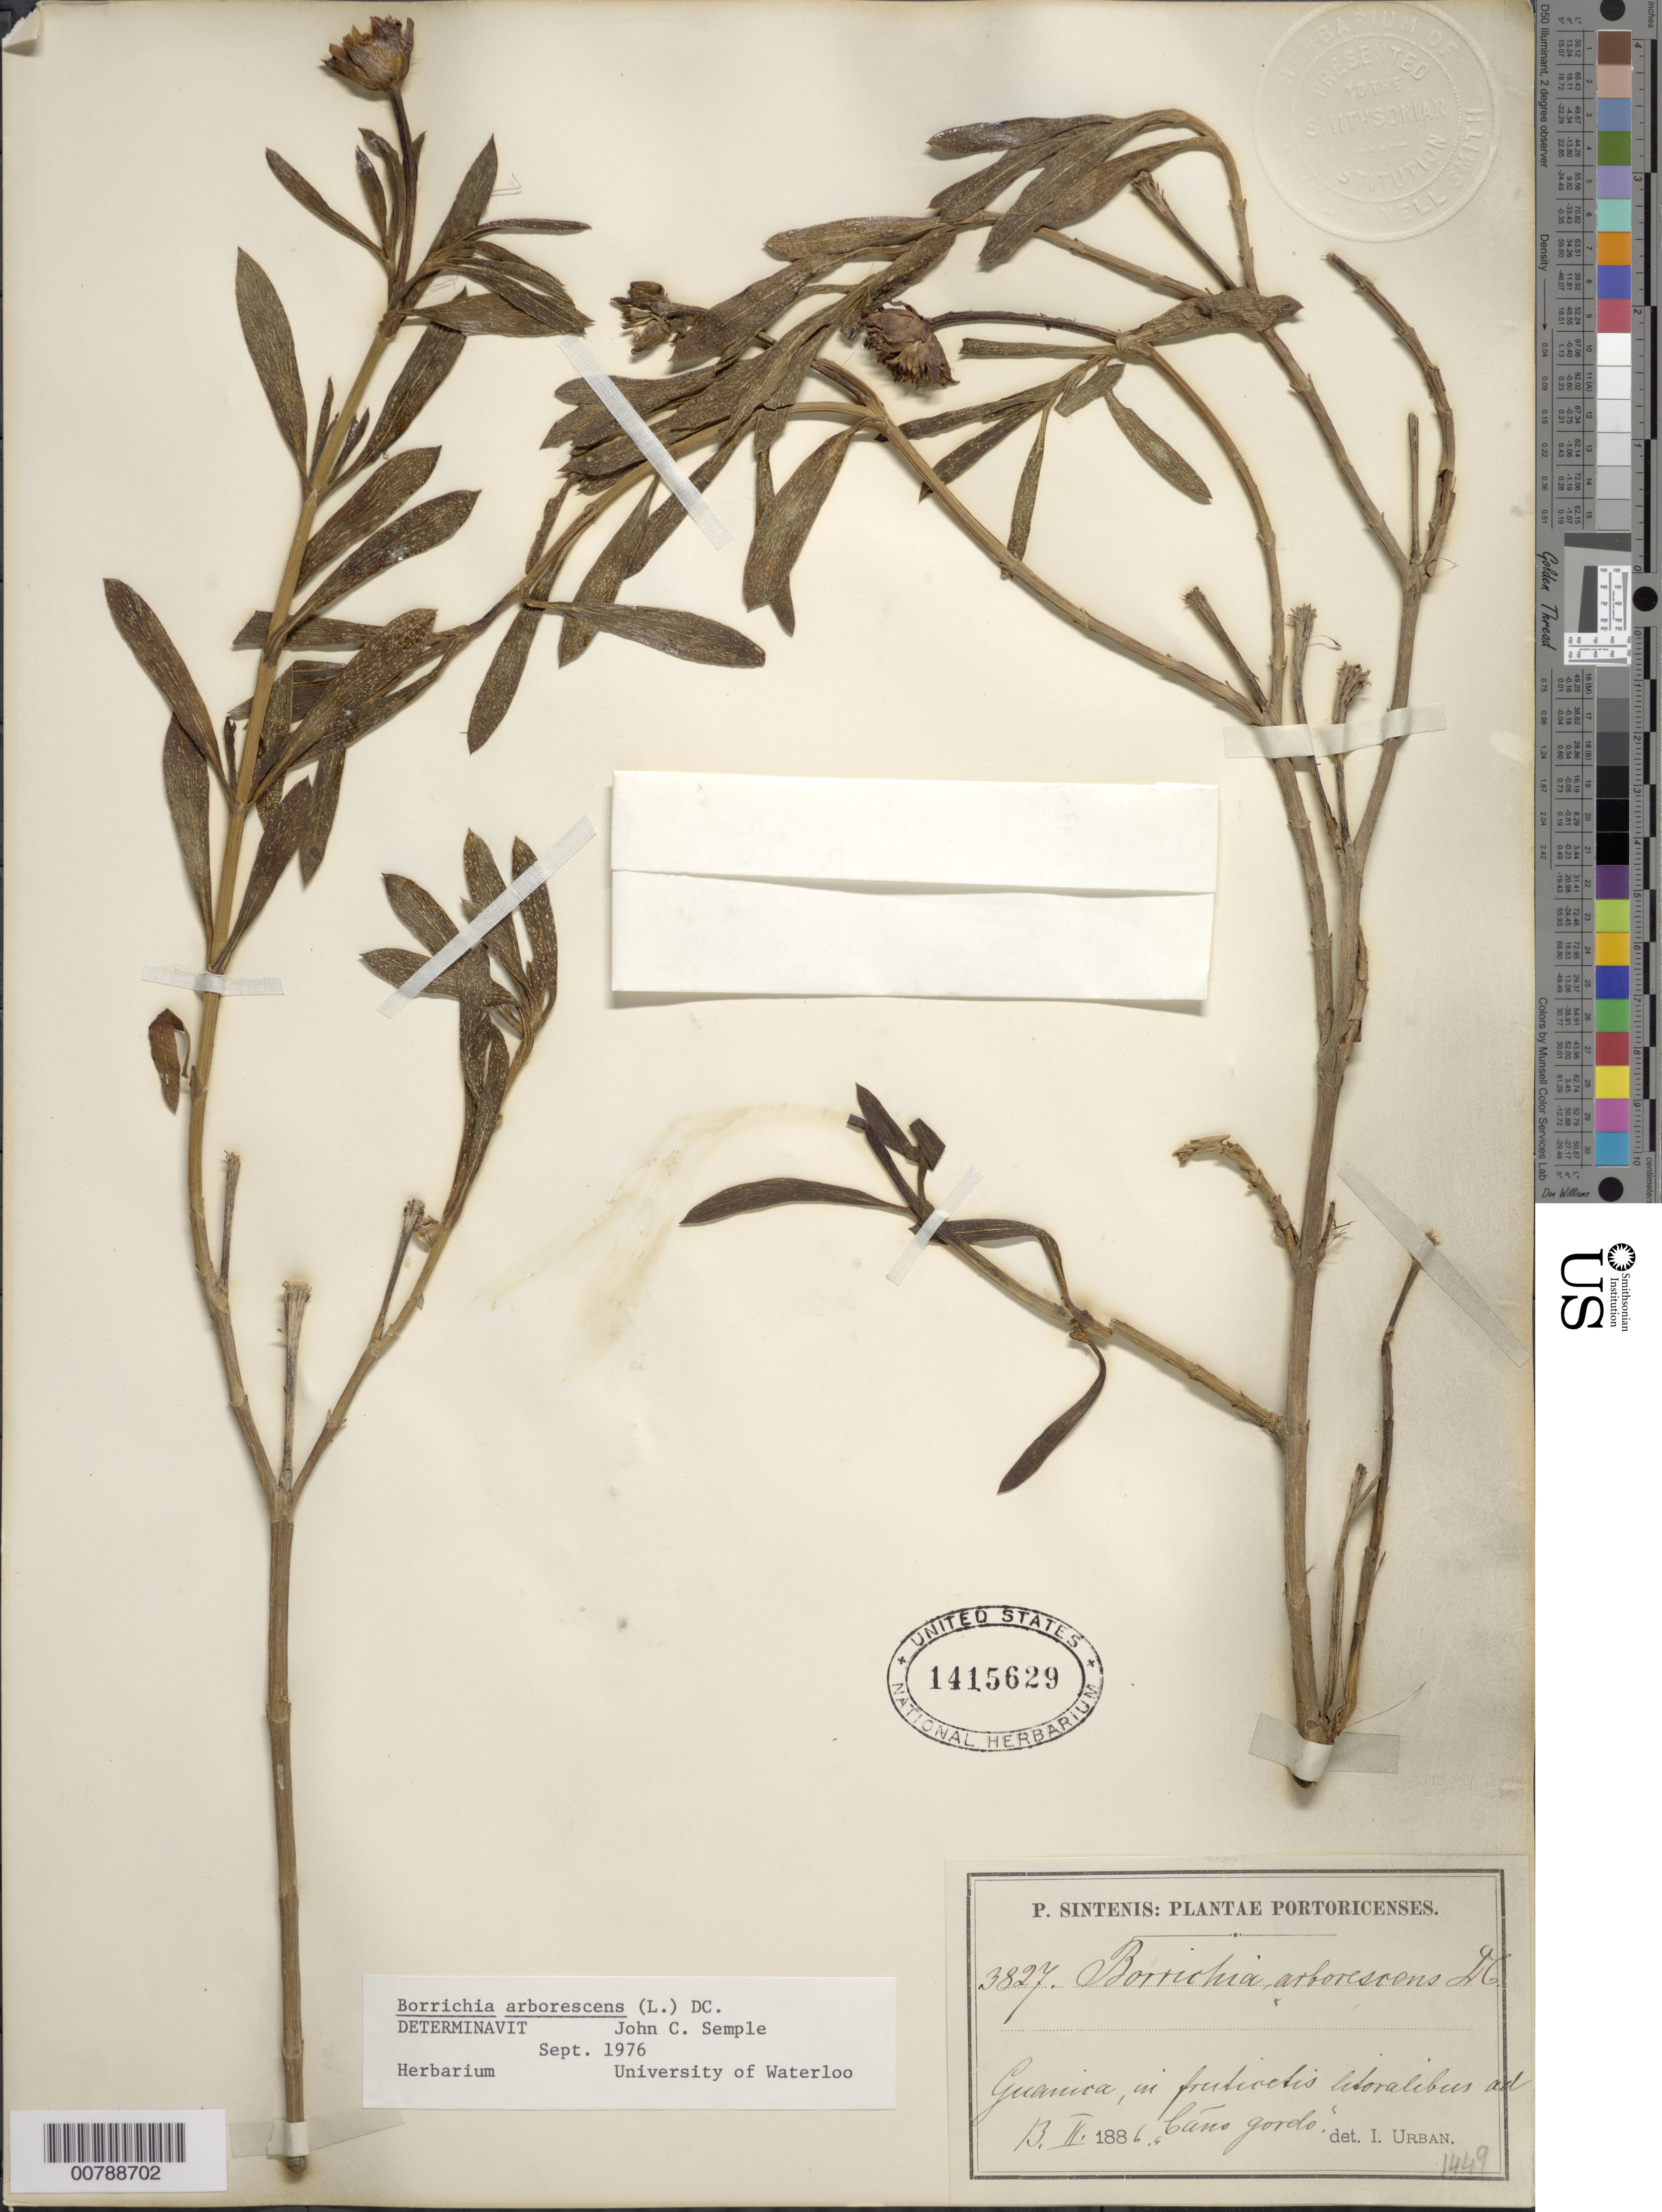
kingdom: Plantae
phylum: Tracheophyta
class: Magnoliopsida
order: Asterales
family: Asteraceae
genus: Borrichia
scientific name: Borrichia arborescens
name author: (L.) DC.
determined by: Semple, J. C.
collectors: P. Sintenis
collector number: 3827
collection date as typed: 13 Feb 1886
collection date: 1886-02-13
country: Puerto Rico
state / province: Guánica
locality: Guanica, in fruticetis litoralibus ad Caño Gordo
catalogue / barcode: US 1415629